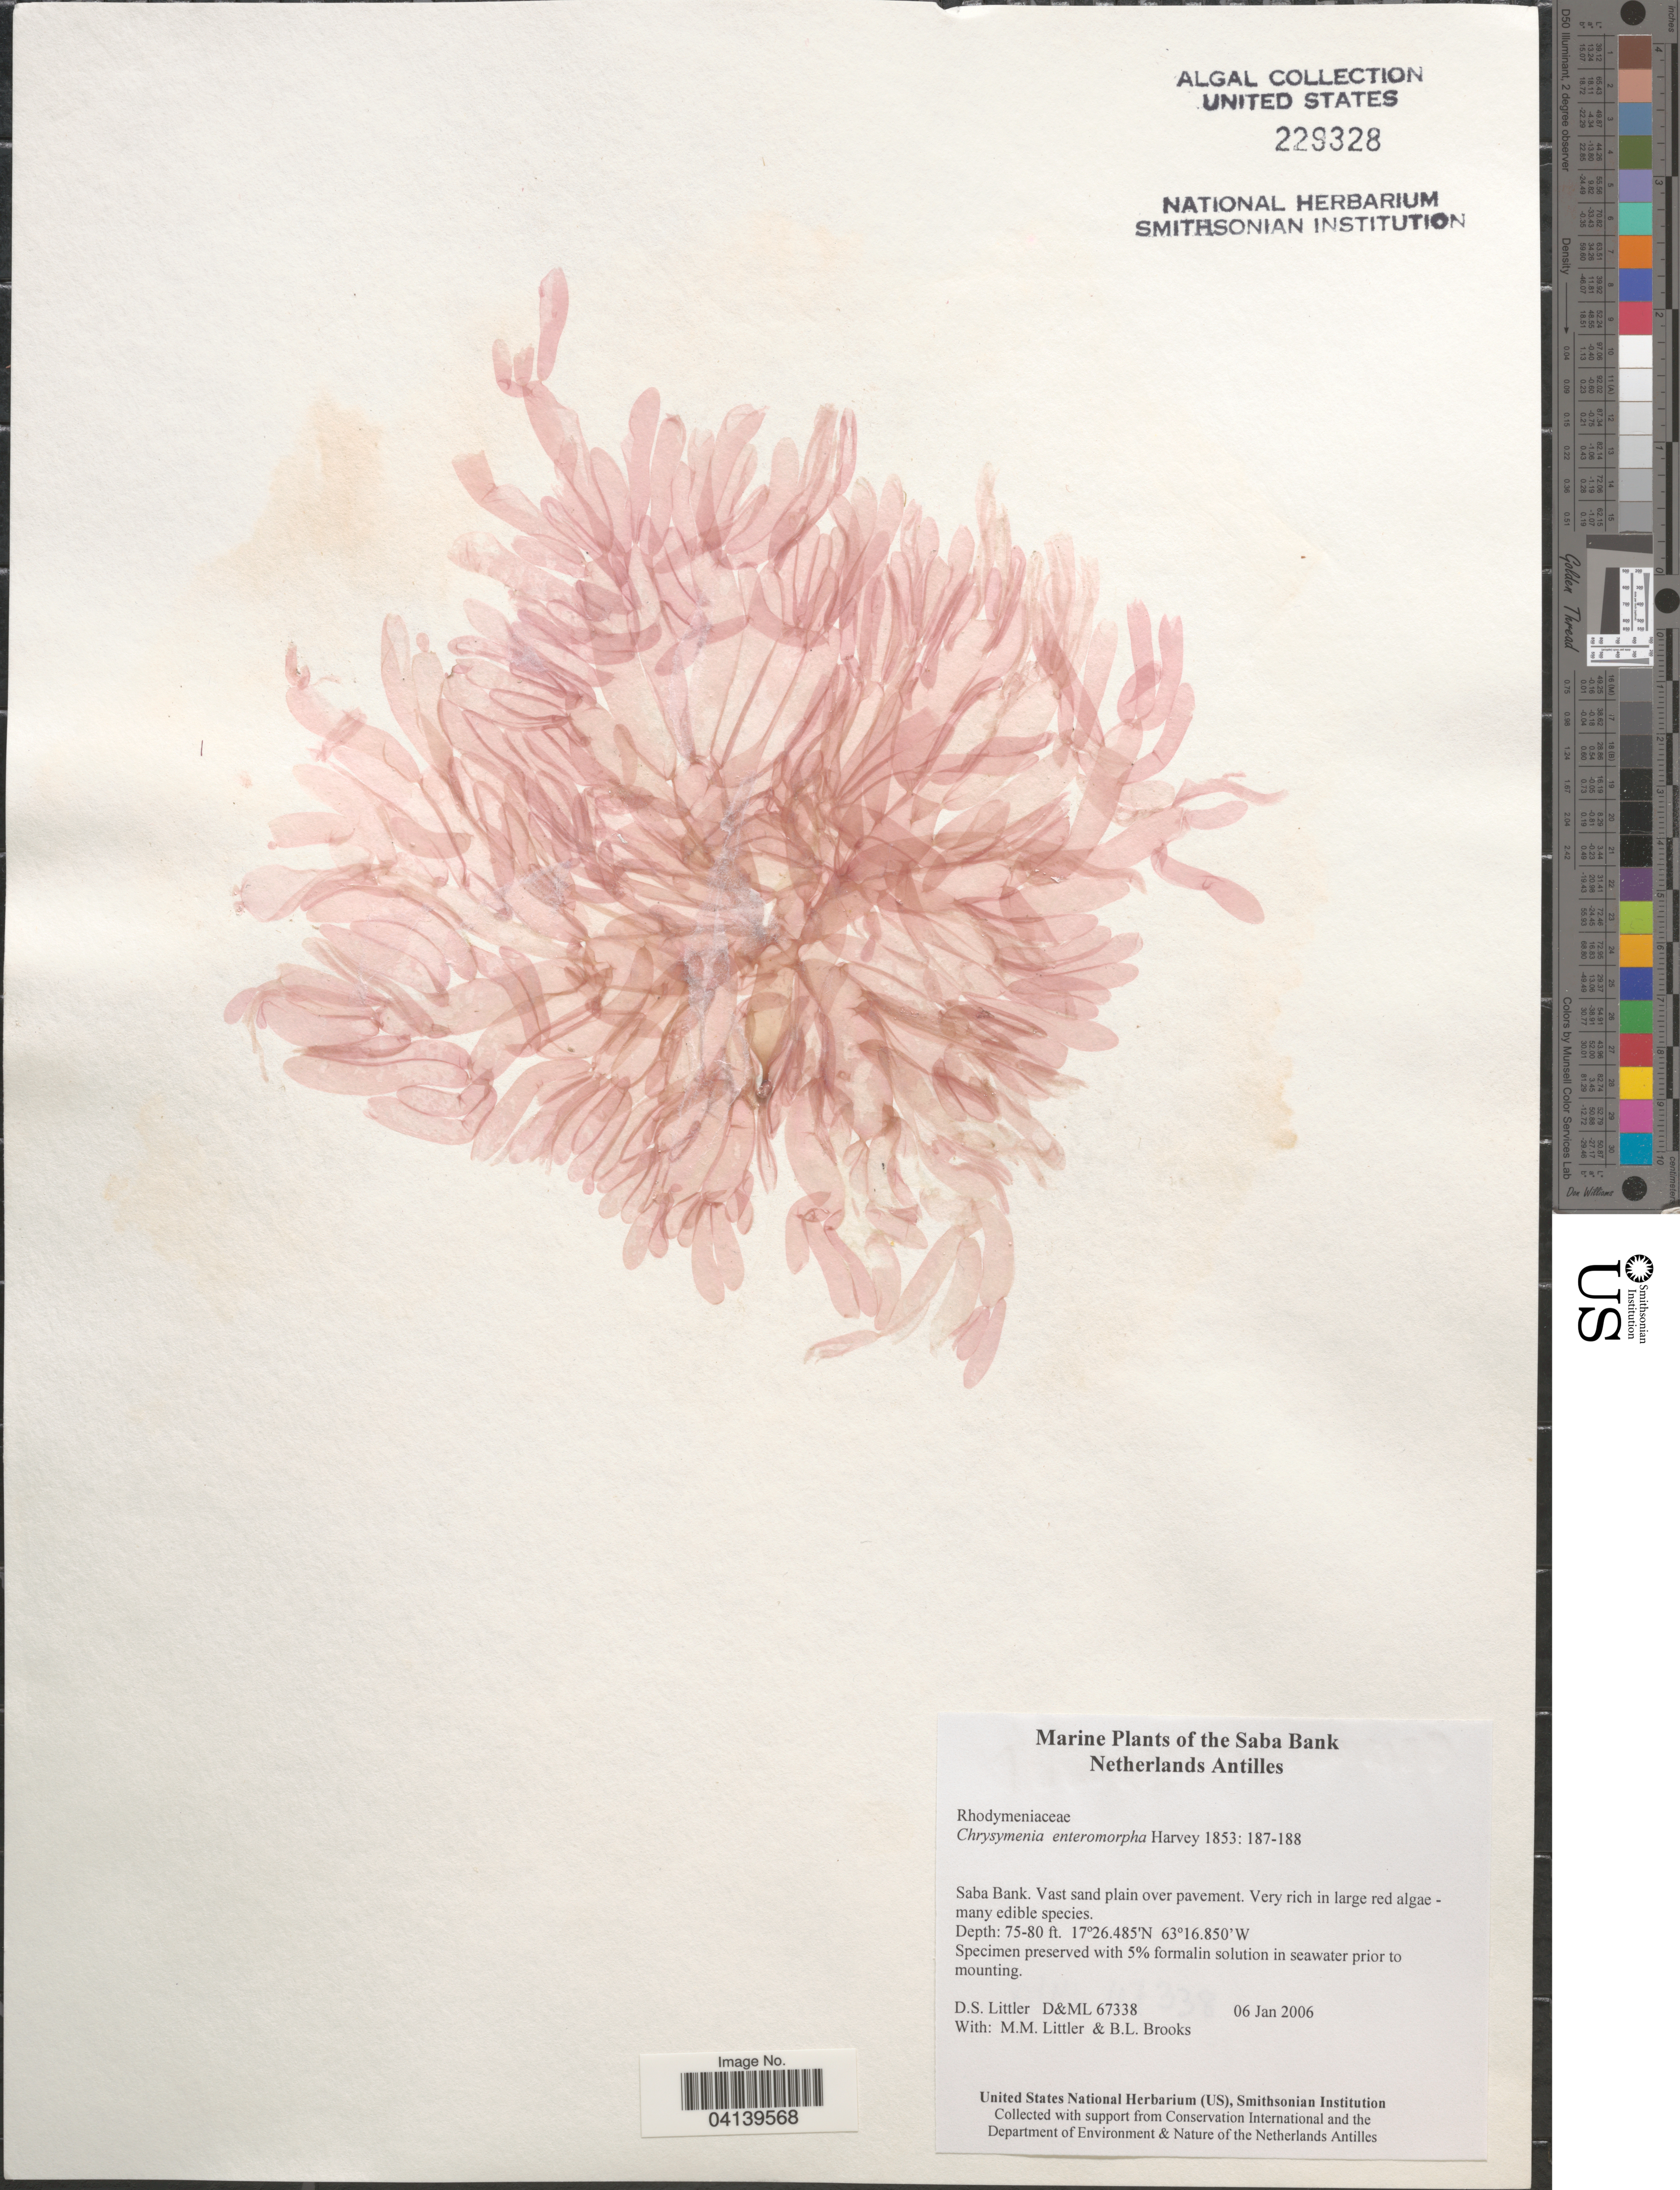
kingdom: Plantae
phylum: Rhodophyta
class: Florideophyceae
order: Rhodymeniales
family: Rhodymeniaceae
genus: Botryocladia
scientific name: Botryocladia enteromorpha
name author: (Harv.) W.E. Schmidt et al. in W.E. Schmidt et al.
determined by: Algae name updating Project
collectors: D. S. Littler & B. Brooks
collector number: D&ML67338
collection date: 2006-01-06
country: Netherlands Antilles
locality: Saba Bank.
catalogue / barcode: US 229328